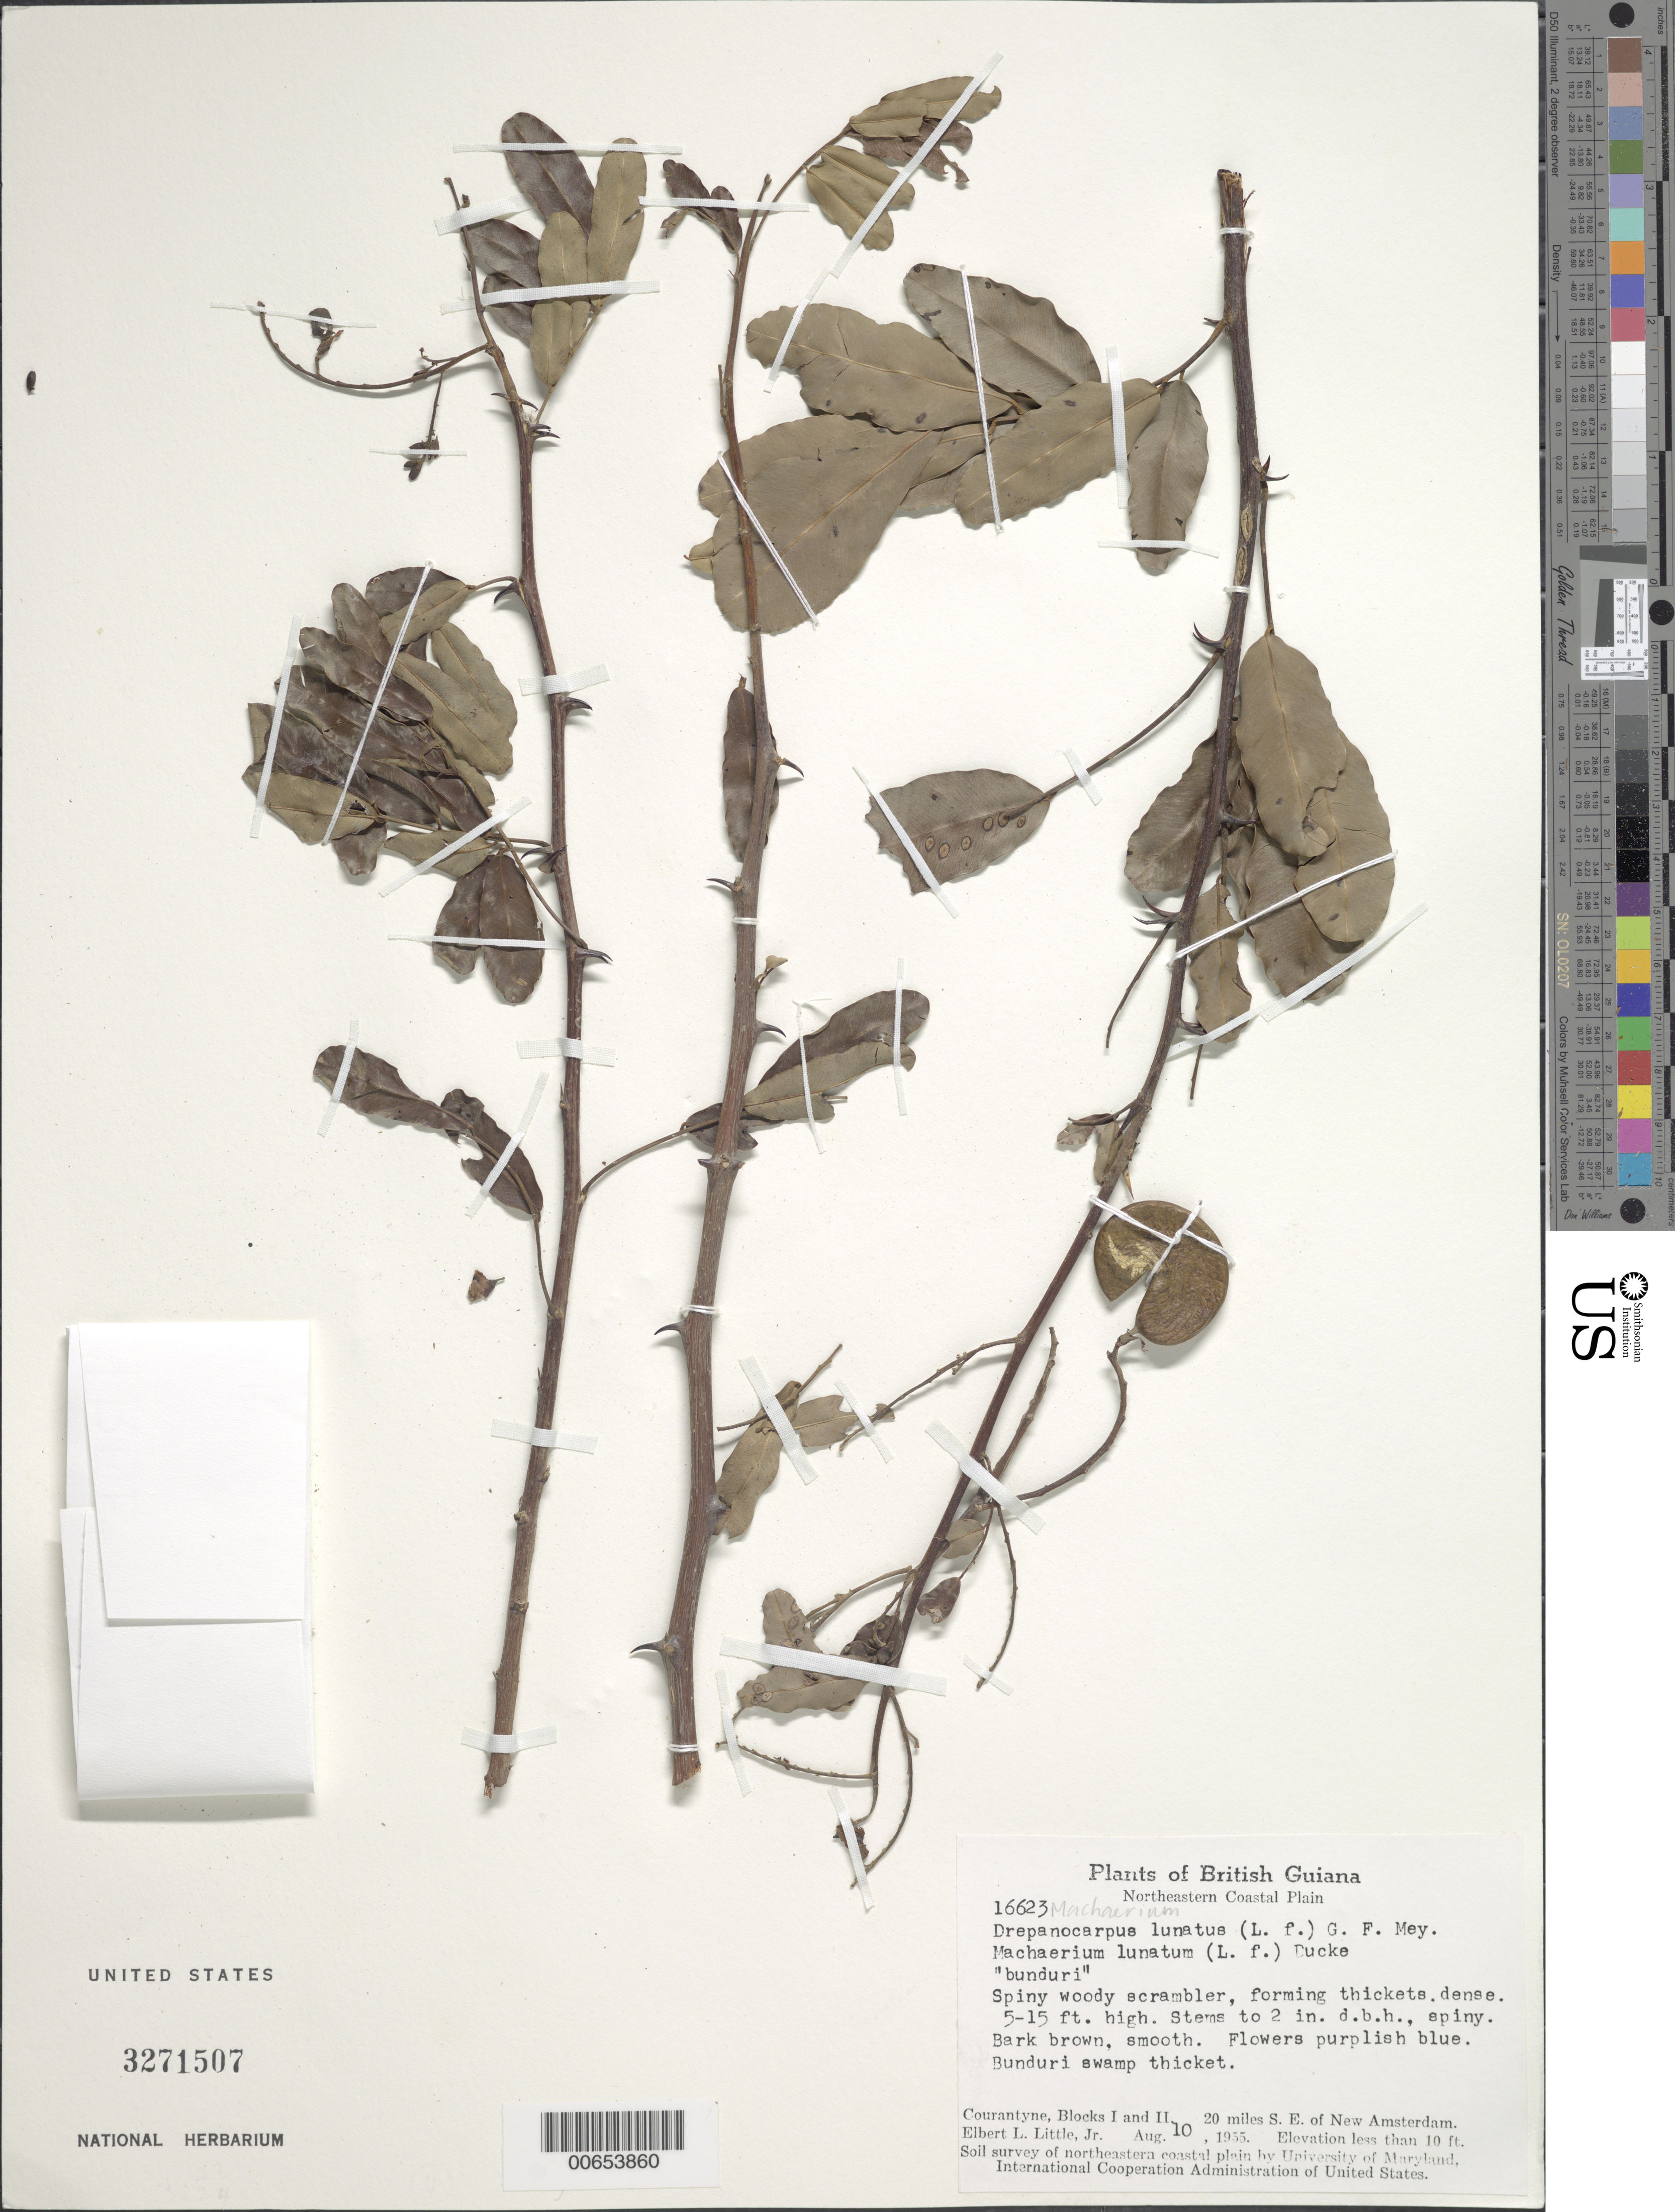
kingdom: Plantae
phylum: Tracheophyta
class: Magnoliopsida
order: Fabales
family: Fabaceae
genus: Machaerium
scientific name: Machaerium lunatum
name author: (L. f.) Ducke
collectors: E. L. Little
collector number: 16623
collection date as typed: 10-Aug-55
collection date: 1955-08-10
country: Guyana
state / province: E. Berbice-Corentyne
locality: Courantyne, Blocks I & II. 20 mi. SE of New Amsterdam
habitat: Bunduri swamp thicket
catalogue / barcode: US 3271507